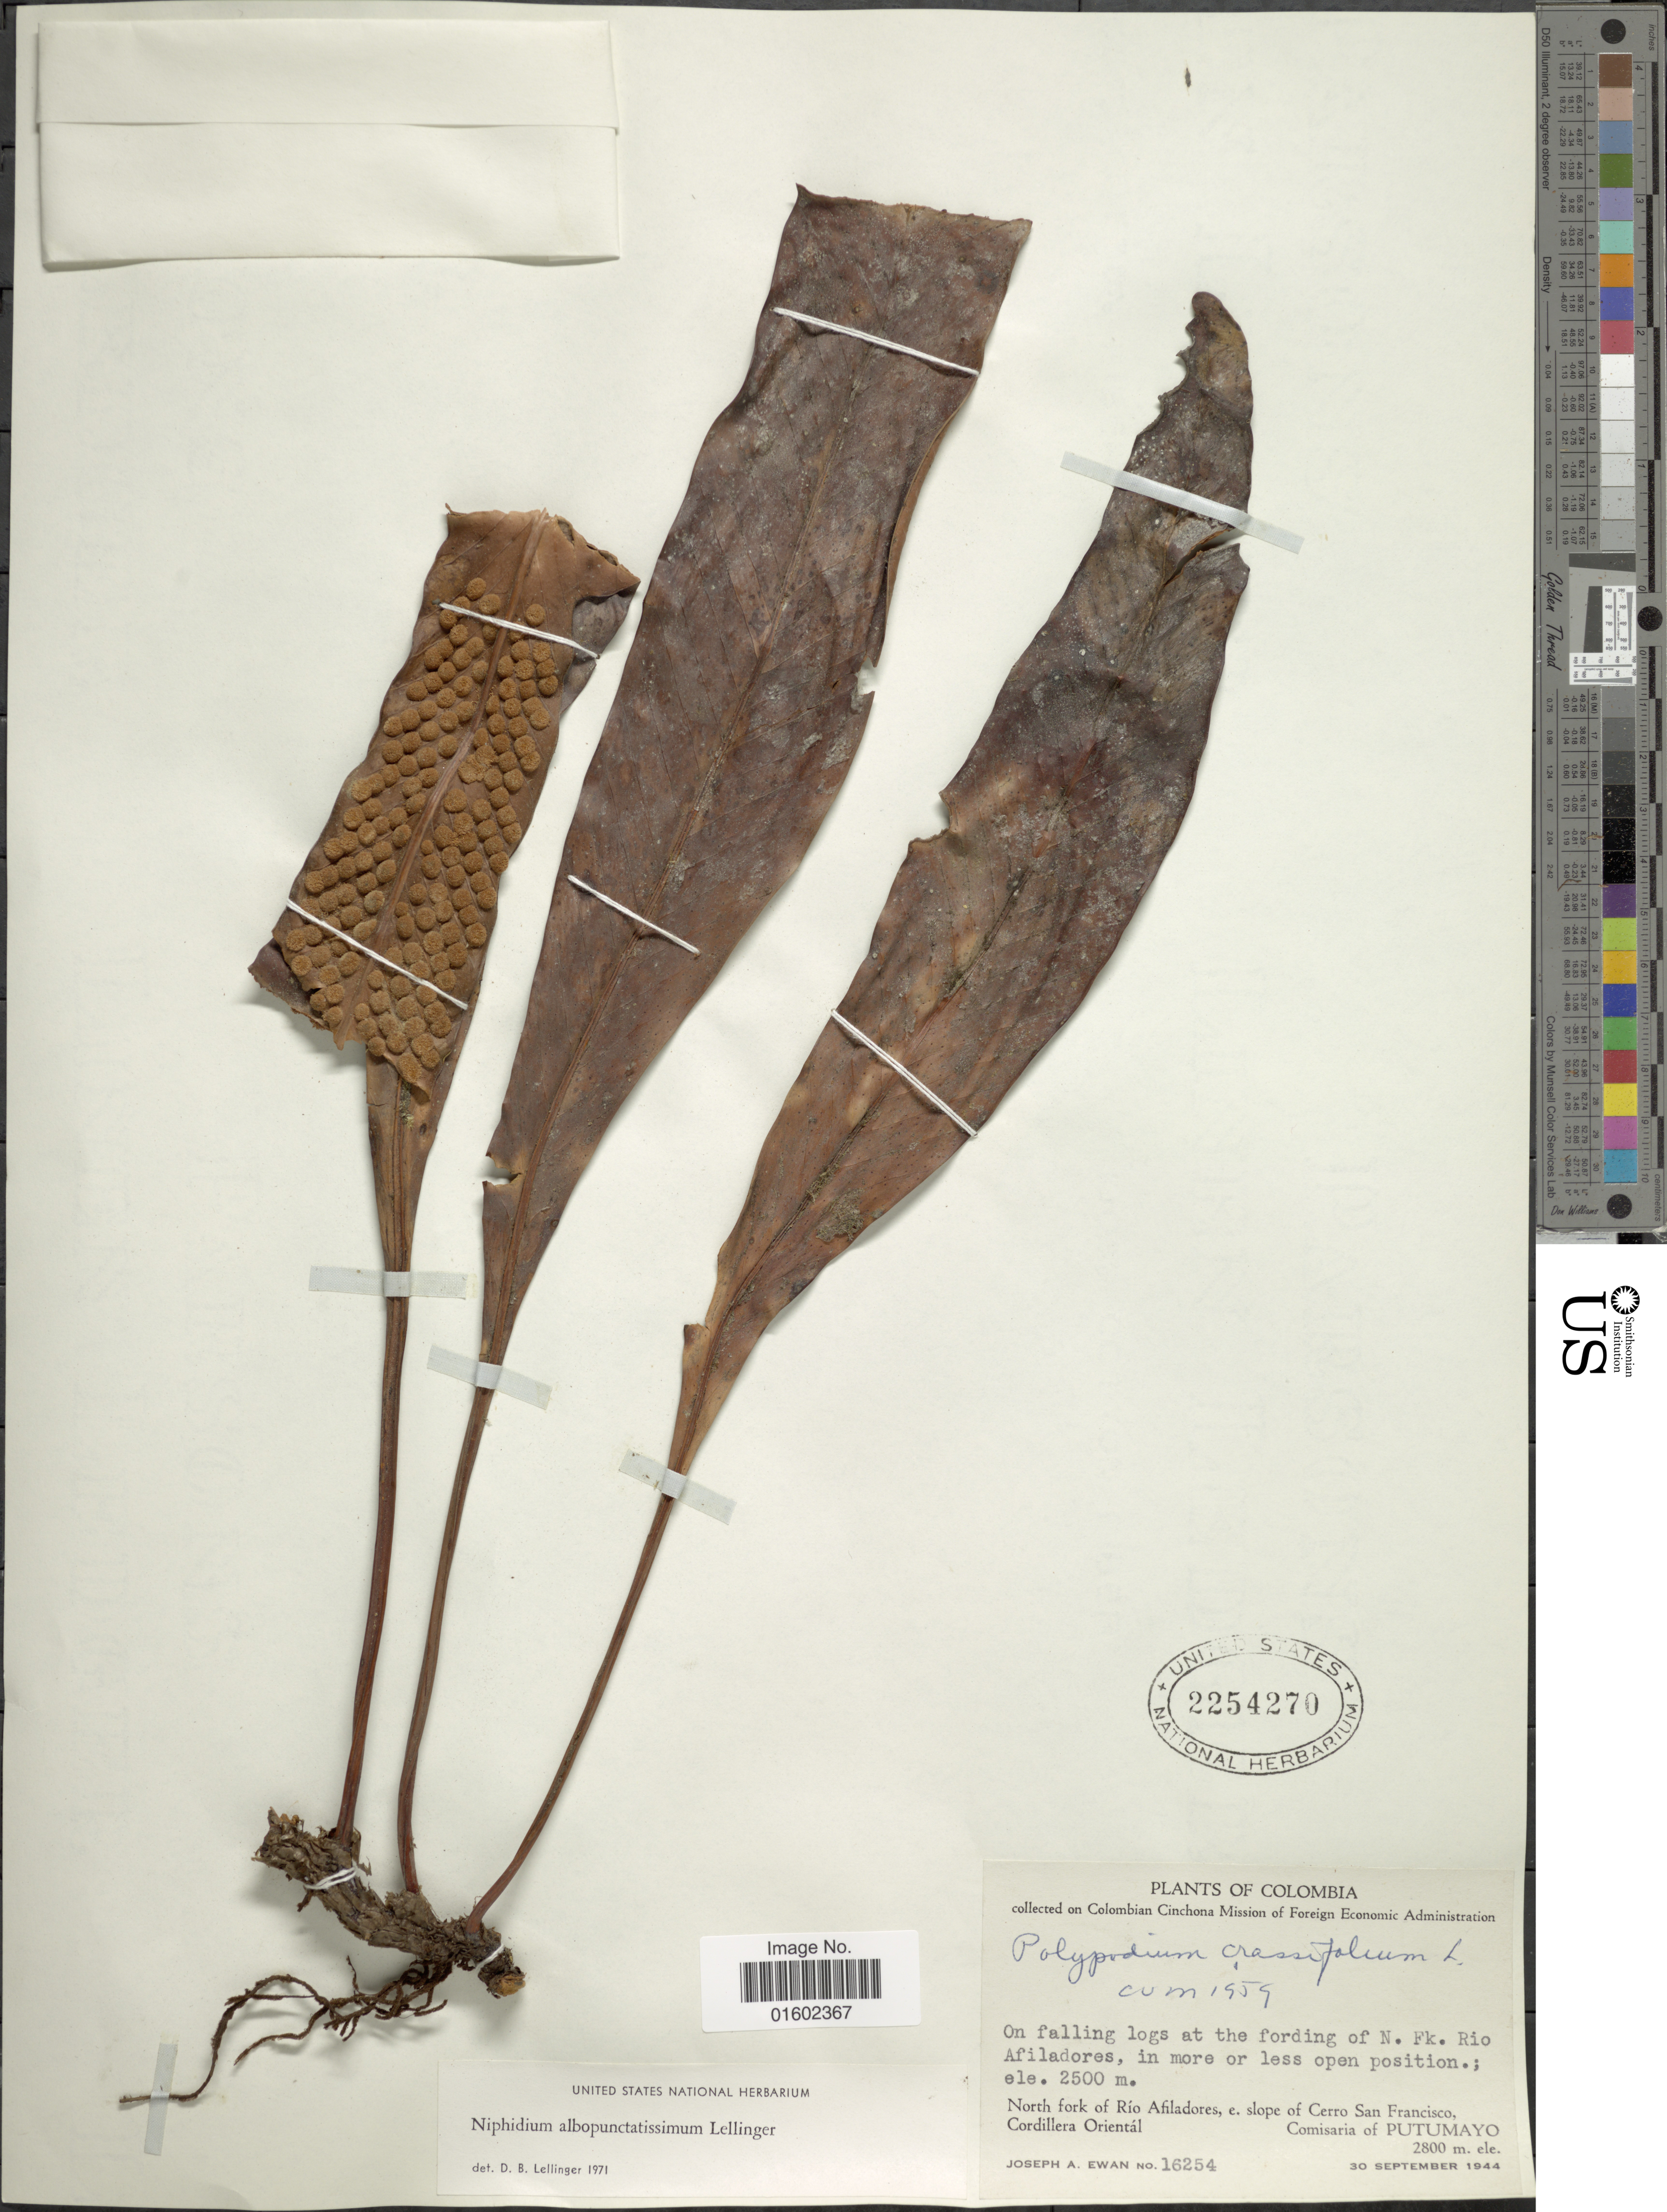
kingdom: Plantae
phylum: Tracheophyta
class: Polypodiopsida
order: Polypodiales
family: Polypodiaceae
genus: Niphidium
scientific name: Niphidium albopunctatissimum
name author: Lellinger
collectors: J. A. Ewan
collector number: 16254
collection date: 1944-09-30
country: Colombia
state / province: Putumayo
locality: On falling logs at the fording of N.fK. Rio Afiladores, in more or less open position, North fork of Rio Afiladores, e. slope of Cerro San Francisco, Cordillera Oriental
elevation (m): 2800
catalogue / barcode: US 2254270